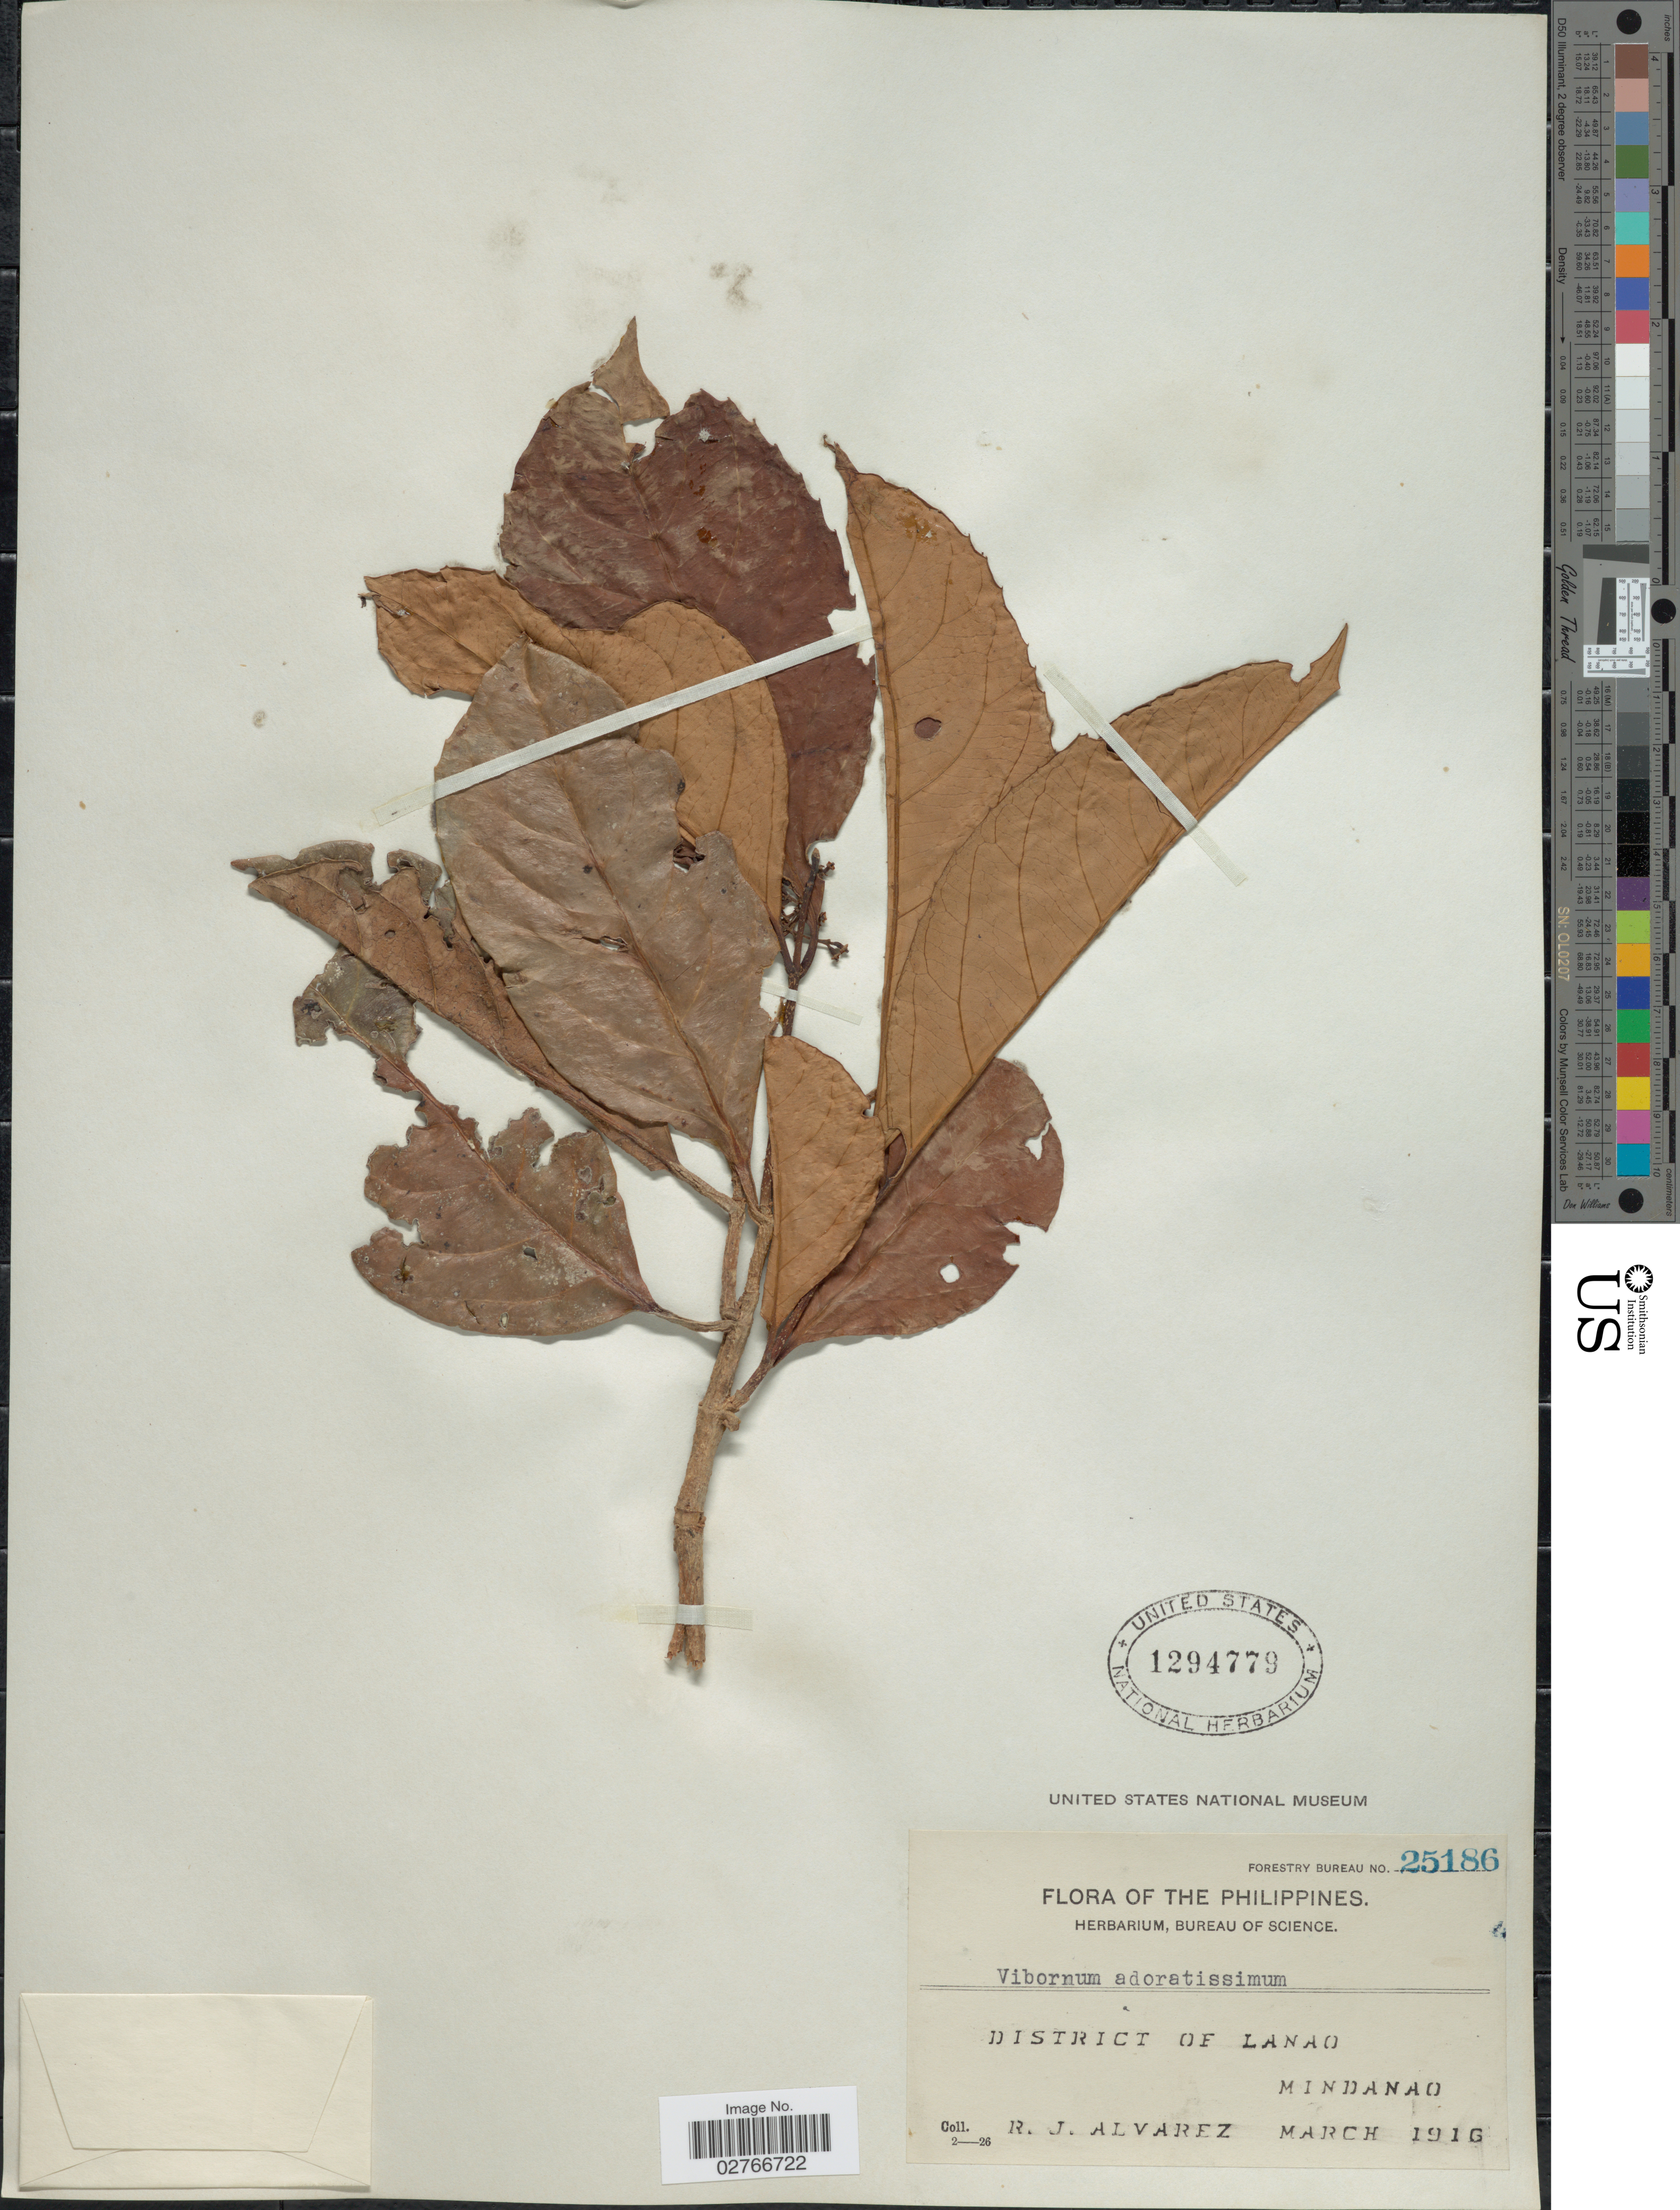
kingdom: Plantae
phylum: Tracheophyta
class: Magnoliopsida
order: Dipsacales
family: Viburnaceae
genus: Viburnum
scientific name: Viburnum odoratissimum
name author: Ker Gawl.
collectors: R. Alvarez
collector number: Forestry Bureau 25186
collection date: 1916-03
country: Philippines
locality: District of Lanao, Mindanao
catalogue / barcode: US 1294779